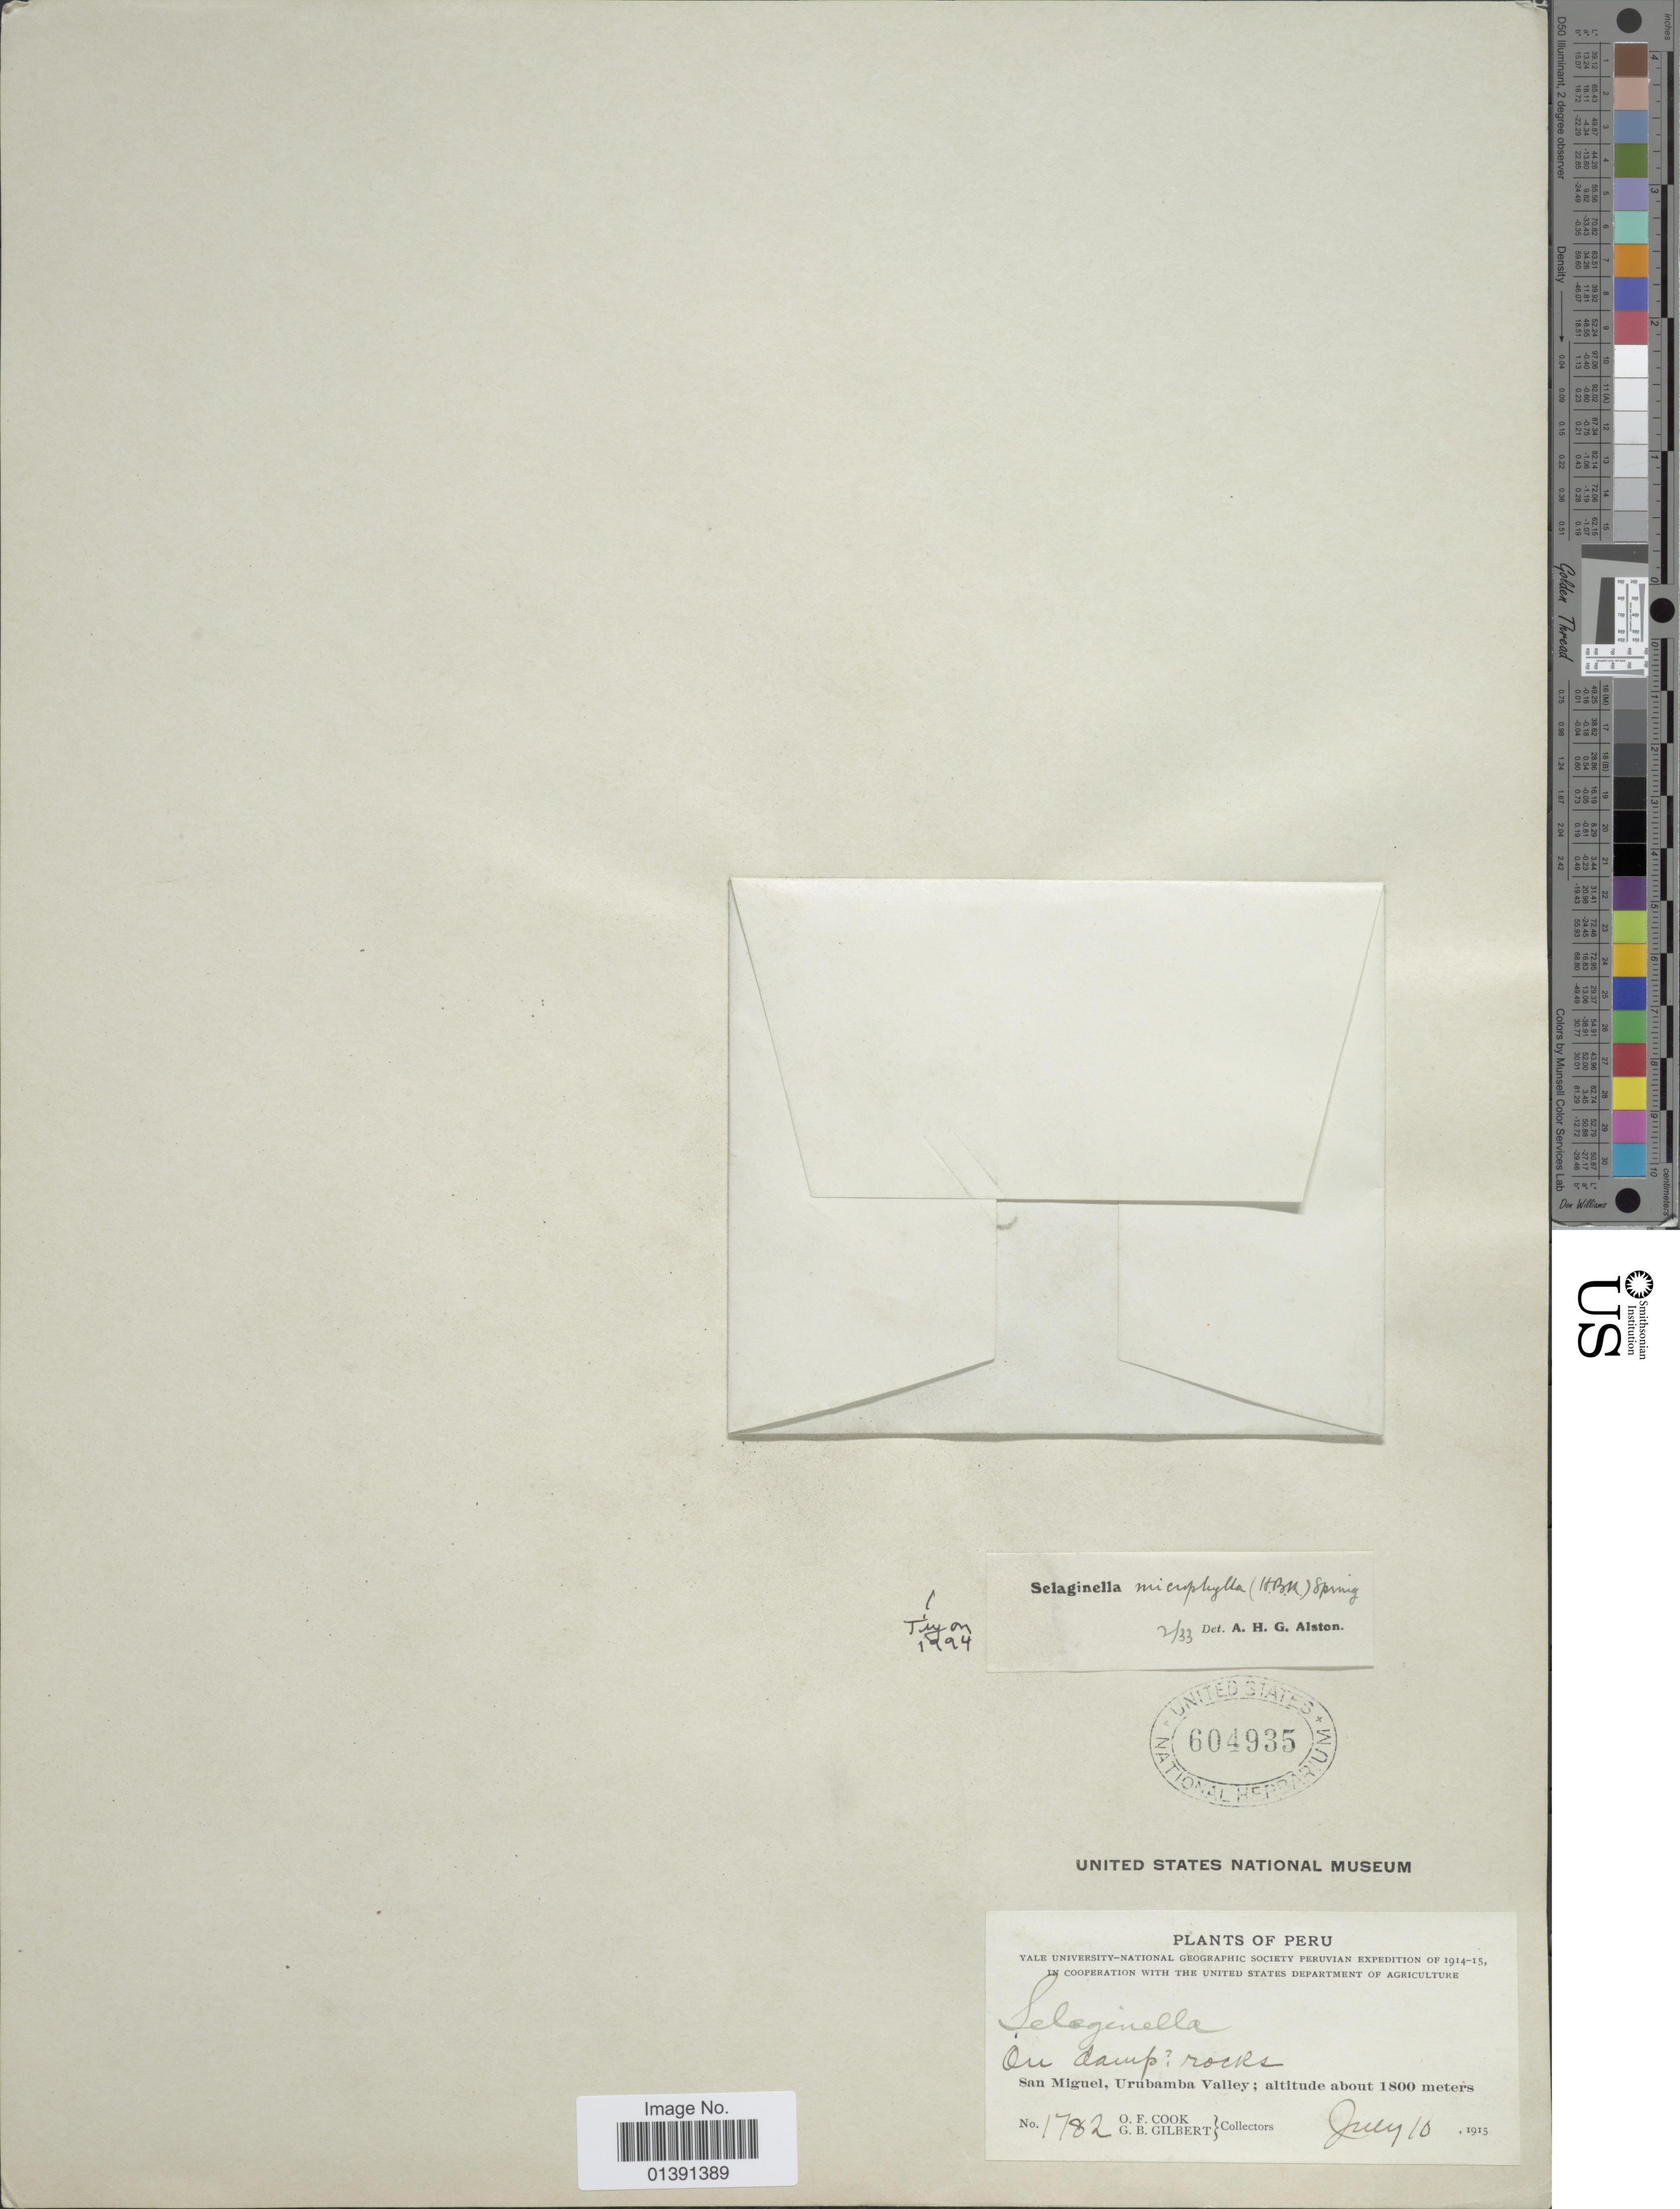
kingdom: Plantae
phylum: Tracheophyta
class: Lycopodiopsida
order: Selaginellales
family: Selaginellaceae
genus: Selaginella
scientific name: Selaginella microphylla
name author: (Kunth) Spring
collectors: O. F. Cook & G. B. Gilbert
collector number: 1782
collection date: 1915-07-10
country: Peru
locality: San Miguel, Urubamba Valley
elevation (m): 1800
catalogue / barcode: US 604935